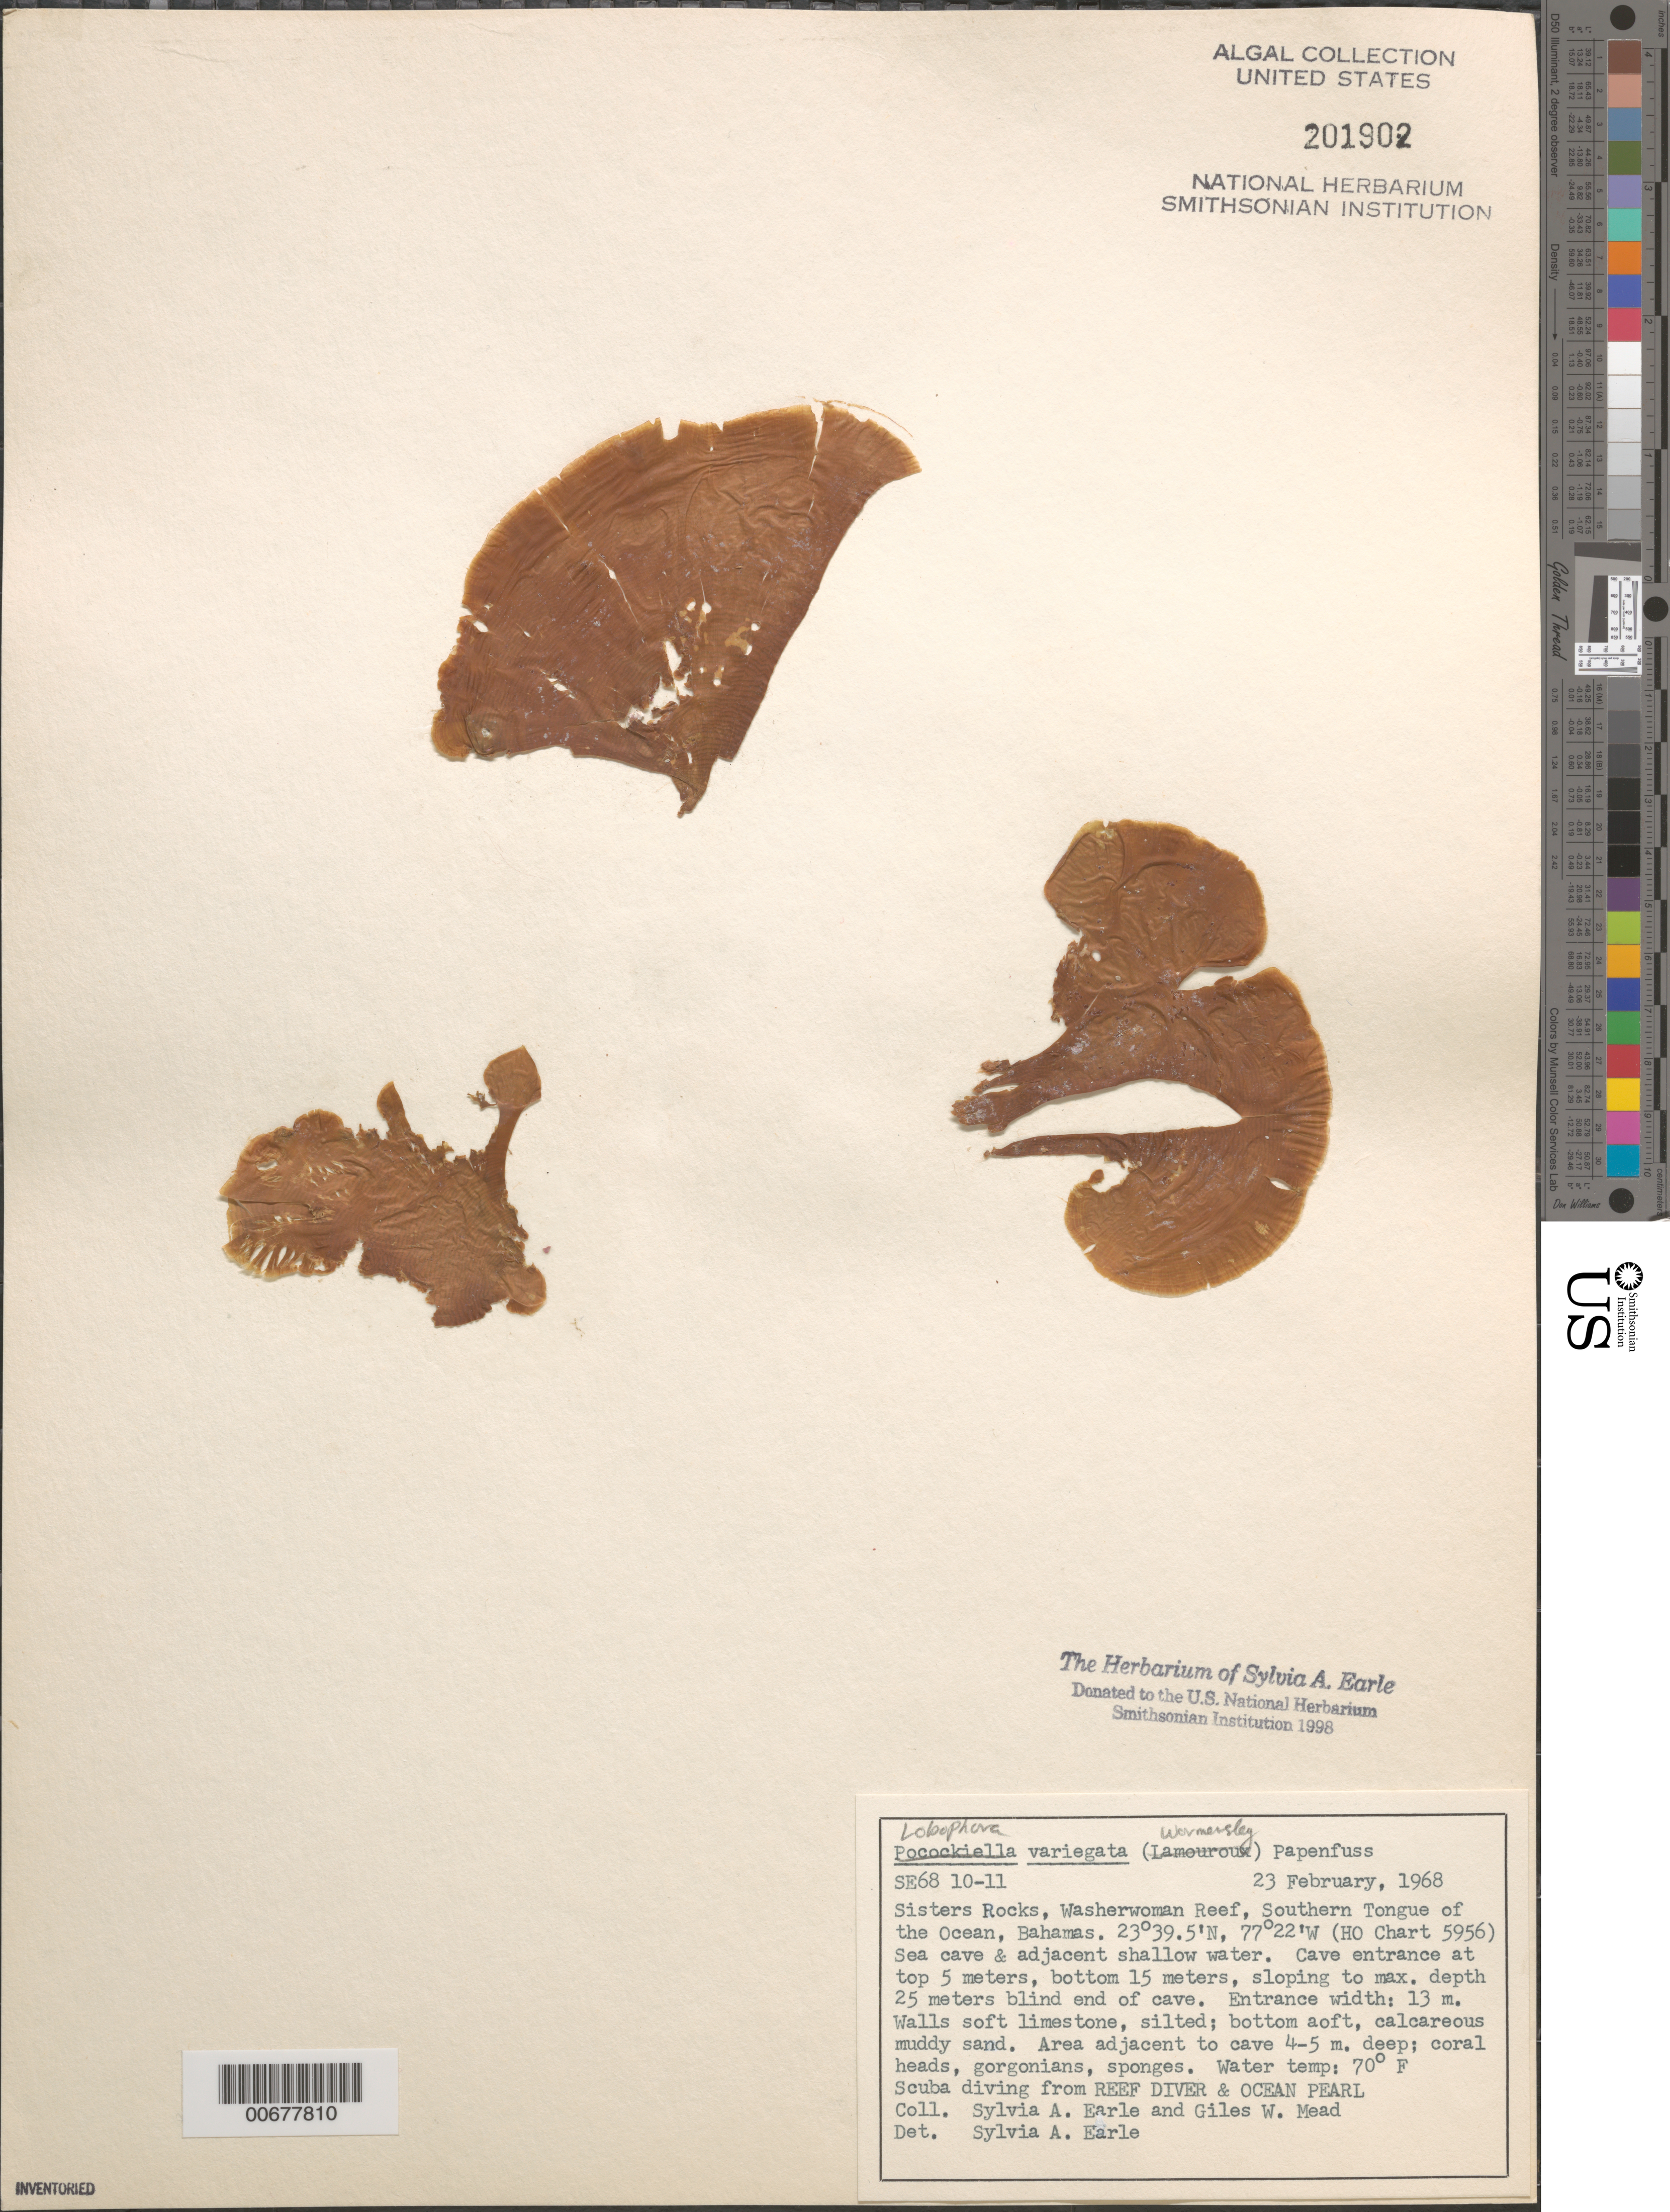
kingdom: Chromista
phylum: Ochrophyta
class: Phaeophyceae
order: Dictyotales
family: Dictyotaceae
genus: Lobophora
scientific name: Lobophora variegata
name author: (J.V.Lamouroux) Womersley & E.C. Oliveira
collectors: S. A. Earle & G. W. Mead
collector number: SE 6810-11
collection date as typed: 23 Feb 1968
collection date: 1968-02-23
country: Bahamas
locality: Sisters Rocks, Washerwoman Reef, Southern Tongue of the Ocean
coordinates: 23 39.5' N, 77 22' W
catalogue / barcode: US 201902